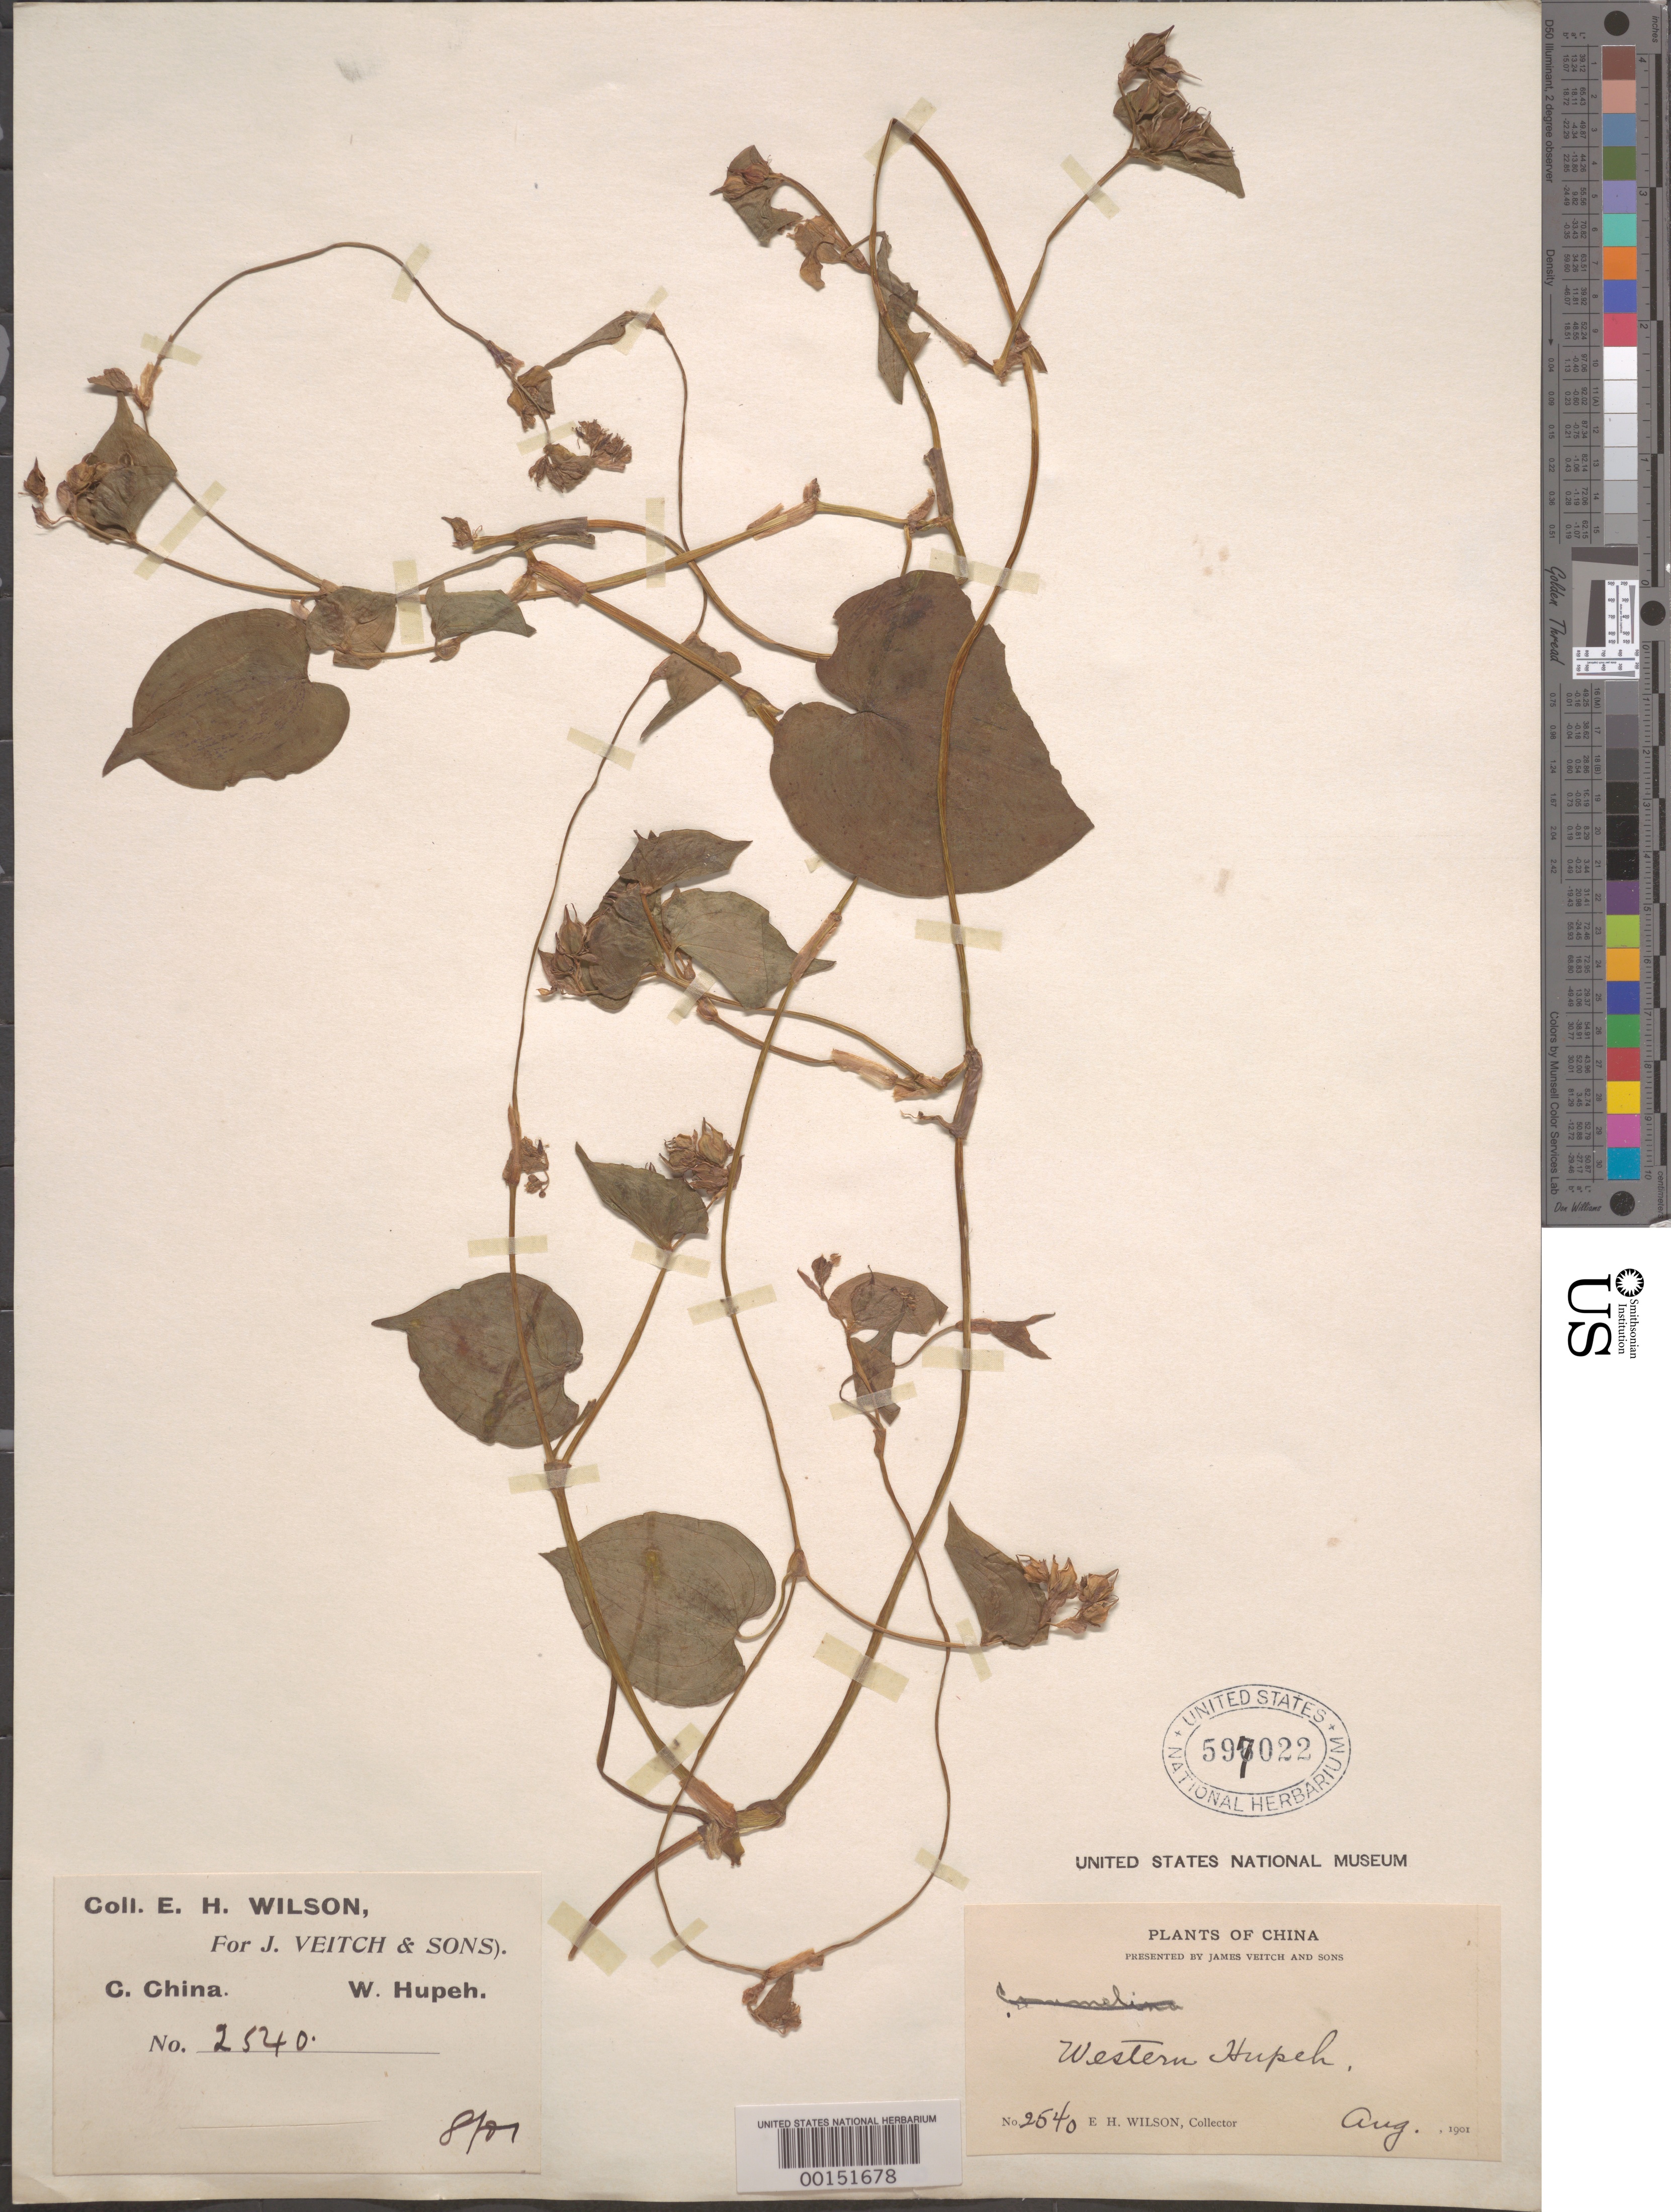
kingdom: Plantae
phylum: Tracheophyta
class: Liliopsida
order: Commelinales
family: Commelinaceae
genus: Streptolirion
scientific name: Streptolirion volubile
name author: Edgew.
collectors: E. H. Wilson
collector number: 2540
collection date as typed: Aug 1901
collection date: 1901-08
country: China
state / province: Hubei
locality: Western hupeh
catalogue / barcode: US 597022